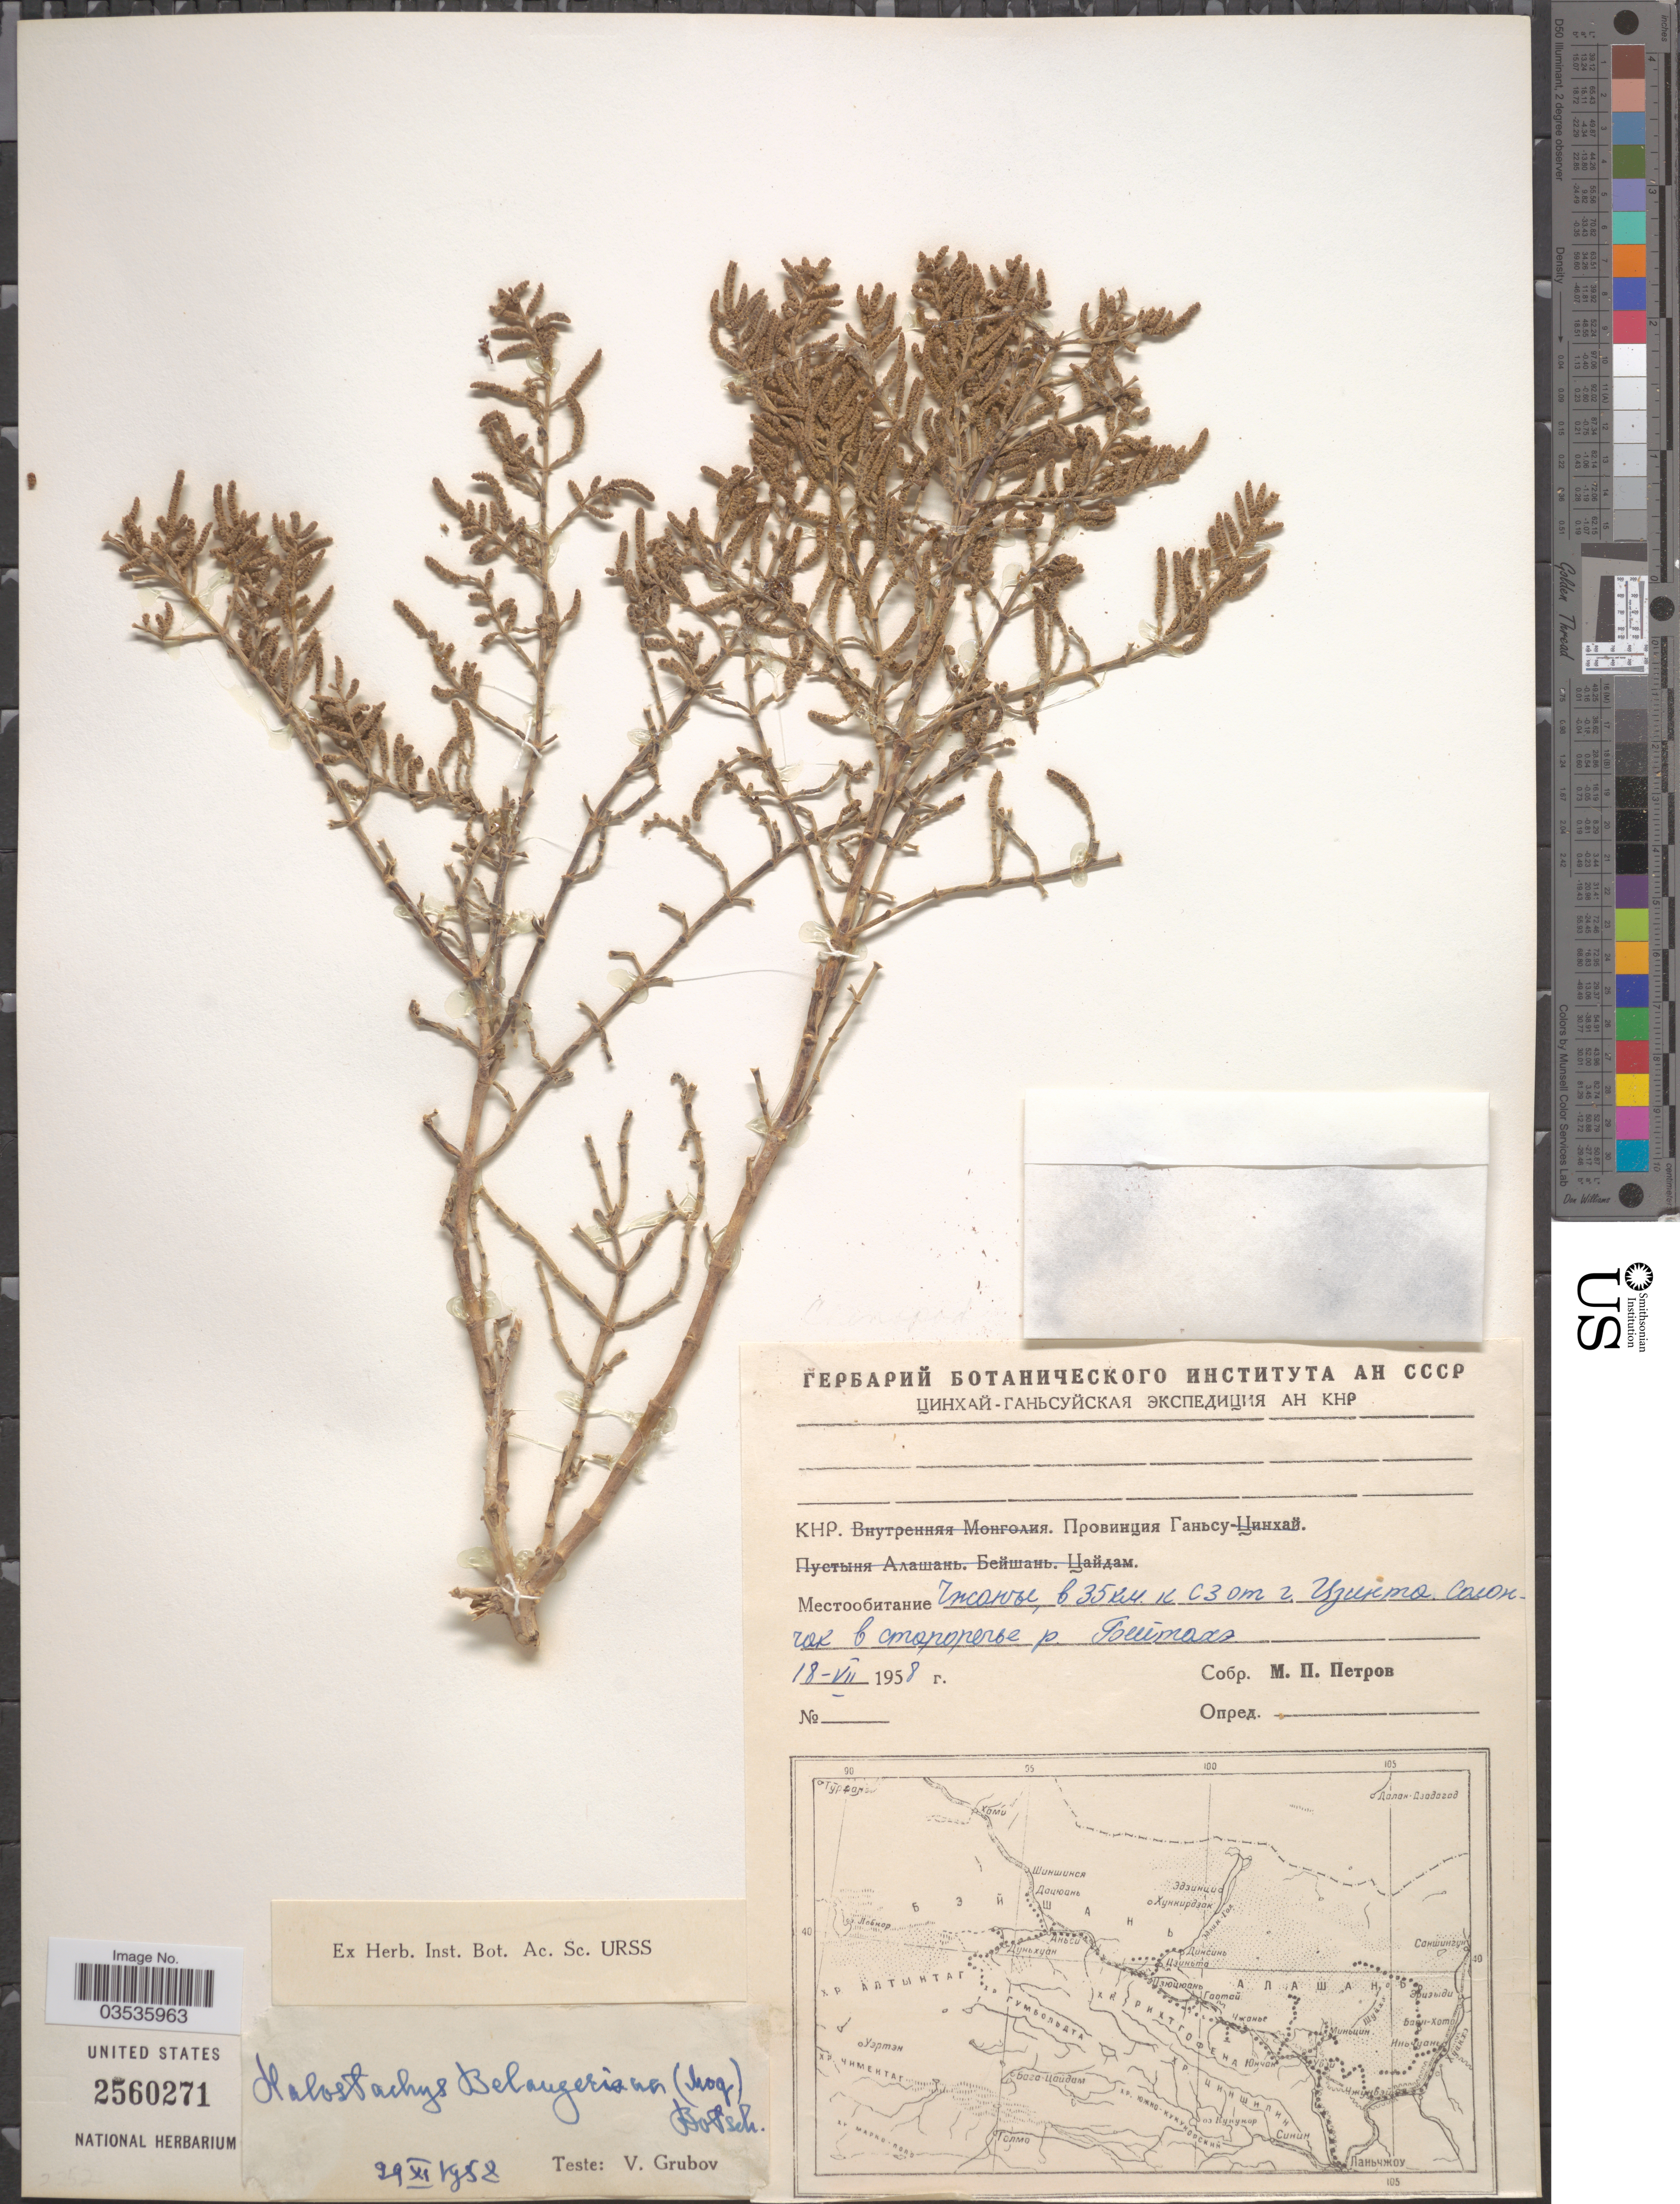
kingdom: Plantae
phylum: Tracheophyta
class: Magnoliopsida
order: Caryophyllales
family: Amaranthaceae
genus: Halostachys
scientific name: Halostachys belangeriana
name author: (Moq.) Botsch.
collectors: M. Petrov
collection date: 1958-07-18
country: China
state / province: Gansu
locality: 35 km NW of Tsin.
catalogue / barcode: US 2560271